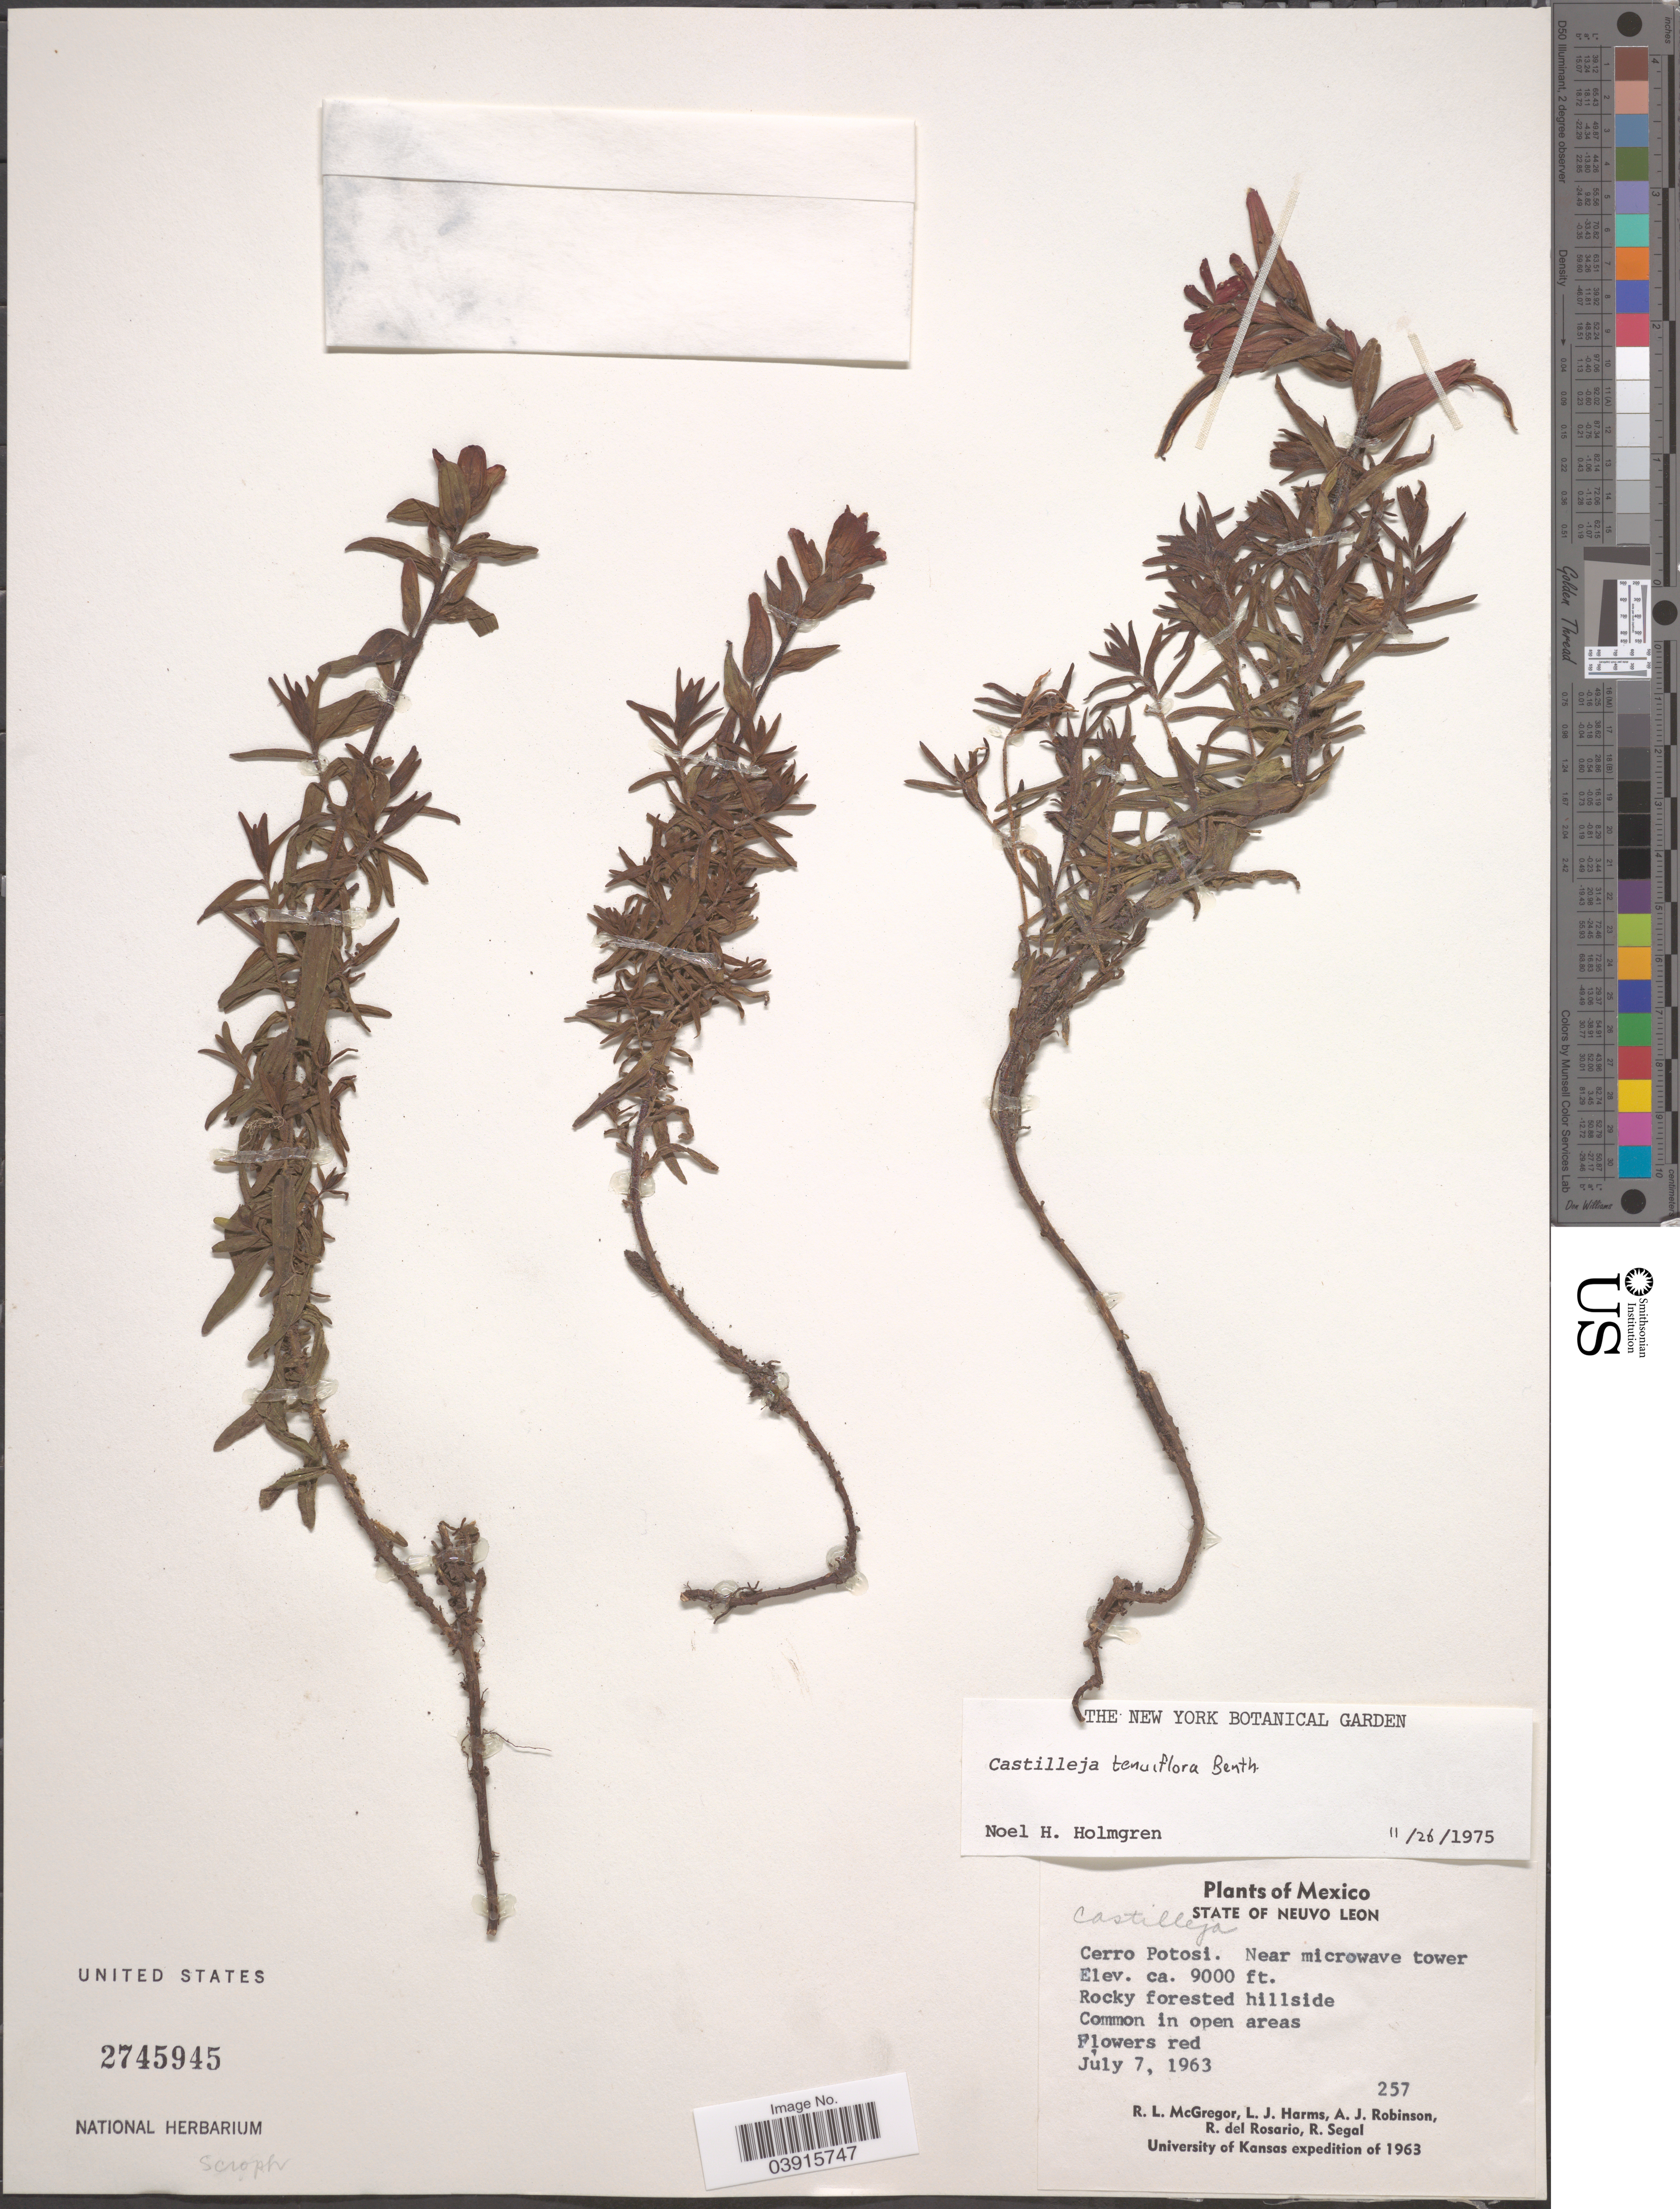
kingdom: Plantae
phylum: Tracheophyta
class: Magnoliopsida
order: Lamiales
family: Orobanchaceae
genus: Castilleja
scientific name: Castilleja tenuiflora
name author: Benth.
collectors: R. McGregor, L. Harms, A. J. Robinson, R. del Rosario & R. Segal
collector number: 257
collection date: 1963-07-07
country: Mexico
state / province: Nuevo León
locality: Cerro Potosi. Near microwave tower.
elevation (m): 2743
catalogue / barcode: US 2745945